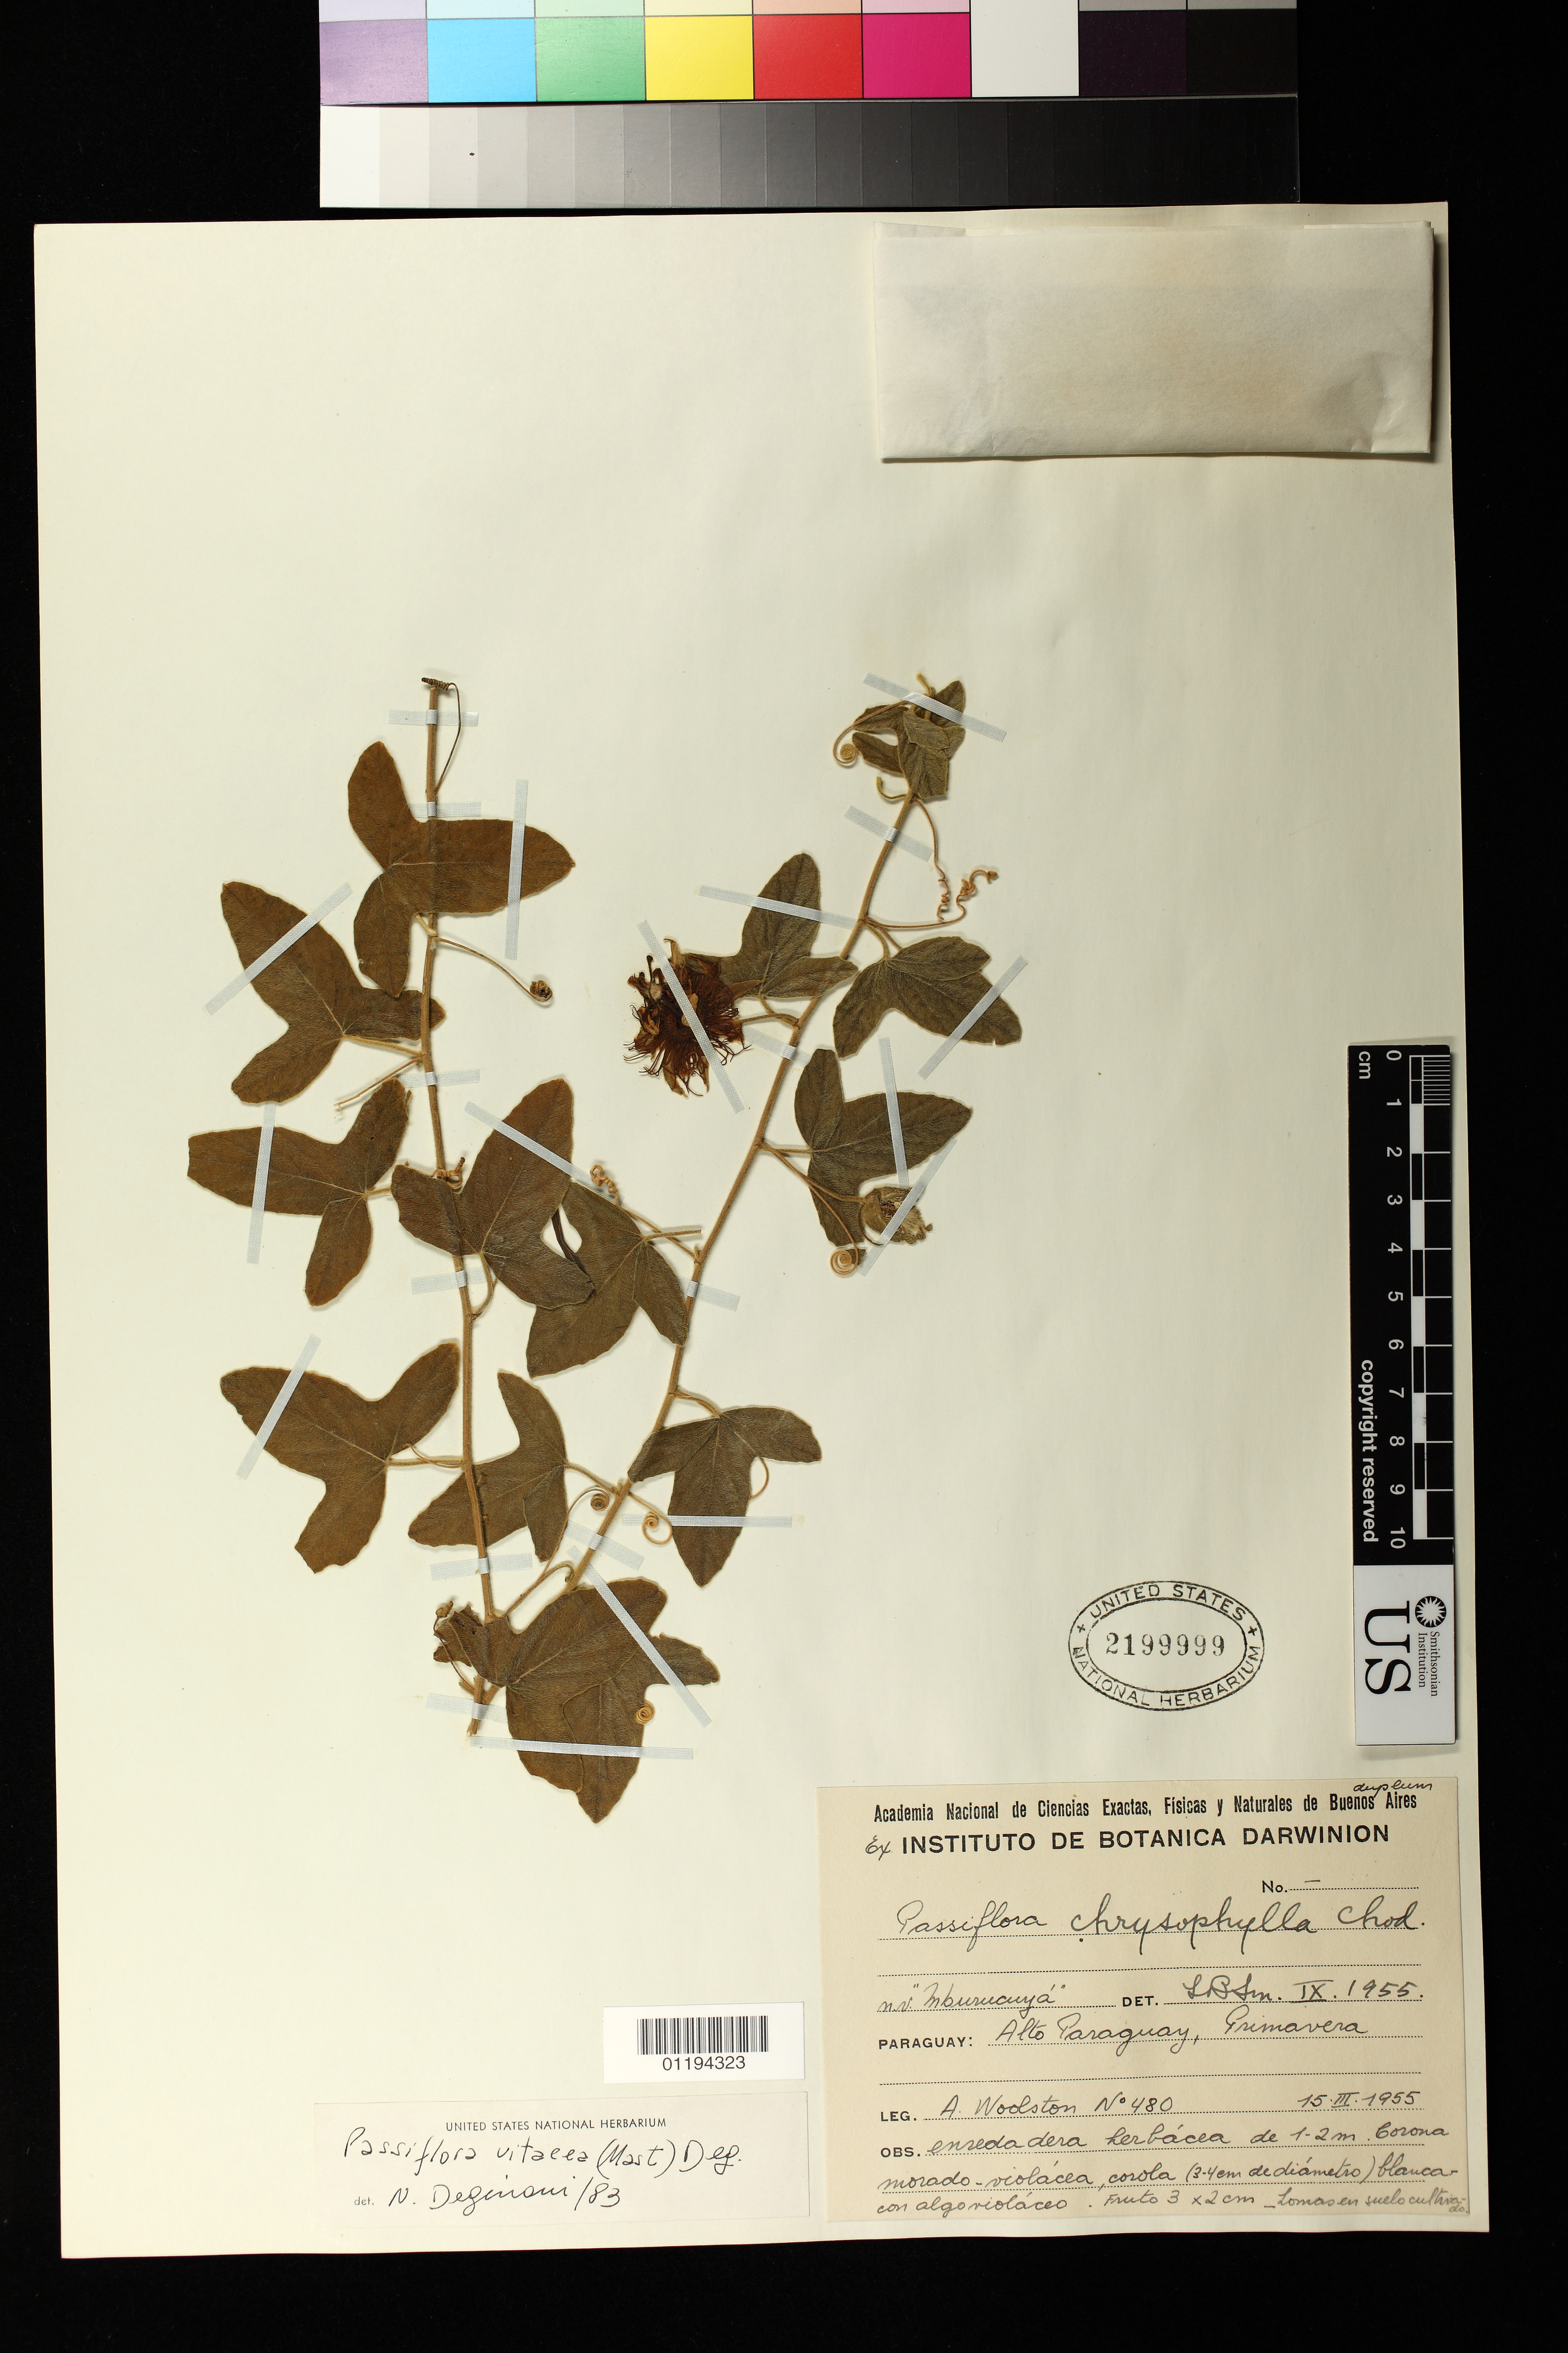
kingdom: Plantae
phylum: Tracheophyta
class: Magnoliopsida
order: Malpighiales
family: Passifloraceae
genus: Passiflora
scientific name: Passiflora chrysophylla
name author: Chodat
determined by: Svoboda, H. T.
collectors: A. L. Woolston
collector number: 480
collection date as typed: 15 Mar 1955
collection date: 1955-03-15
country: Paraguay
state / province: Alto Paraguay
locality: Primavera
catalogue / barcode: US 2199999